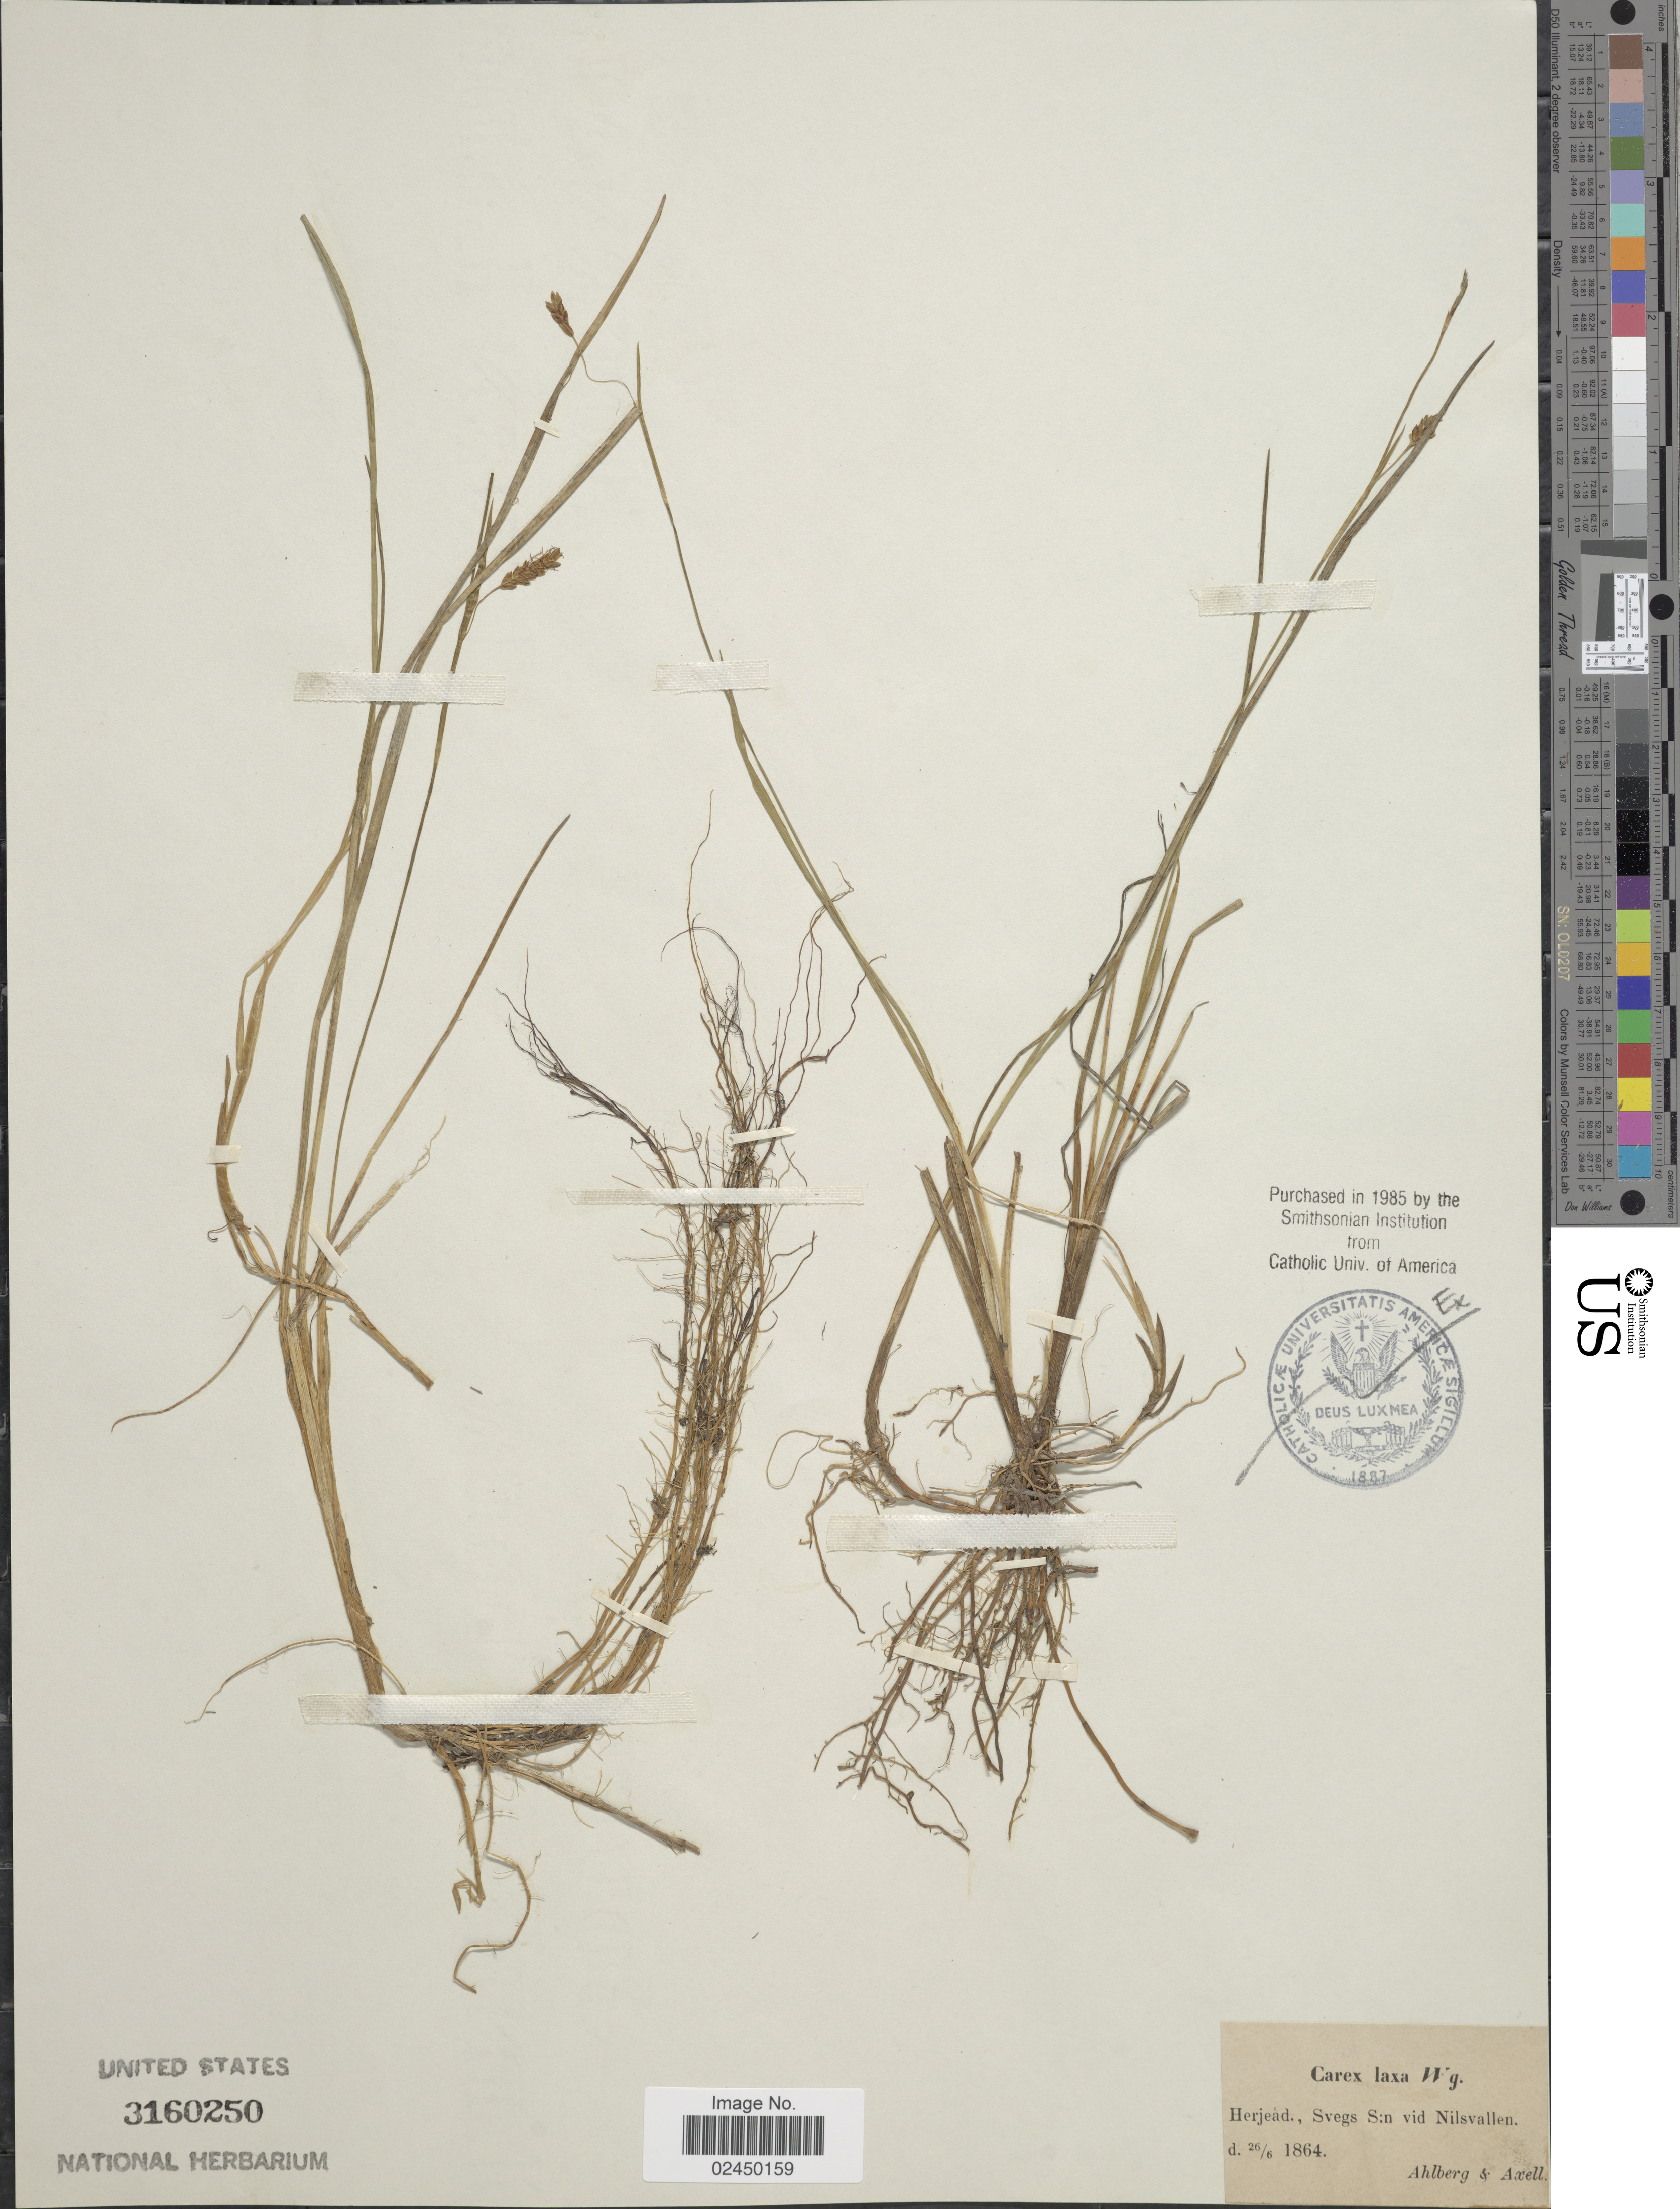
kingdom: Plantae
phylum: Tracheophyta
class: Liliopsida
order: Poales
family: Cyperaceae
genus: Carex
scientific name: Carex laxa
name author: Wahlenb.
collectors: F. Ahlberg & Axell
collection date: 1864-06-26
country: Sweden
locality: Herjeád., Svegs San vid Nilsvallen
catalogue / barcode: US 3160250